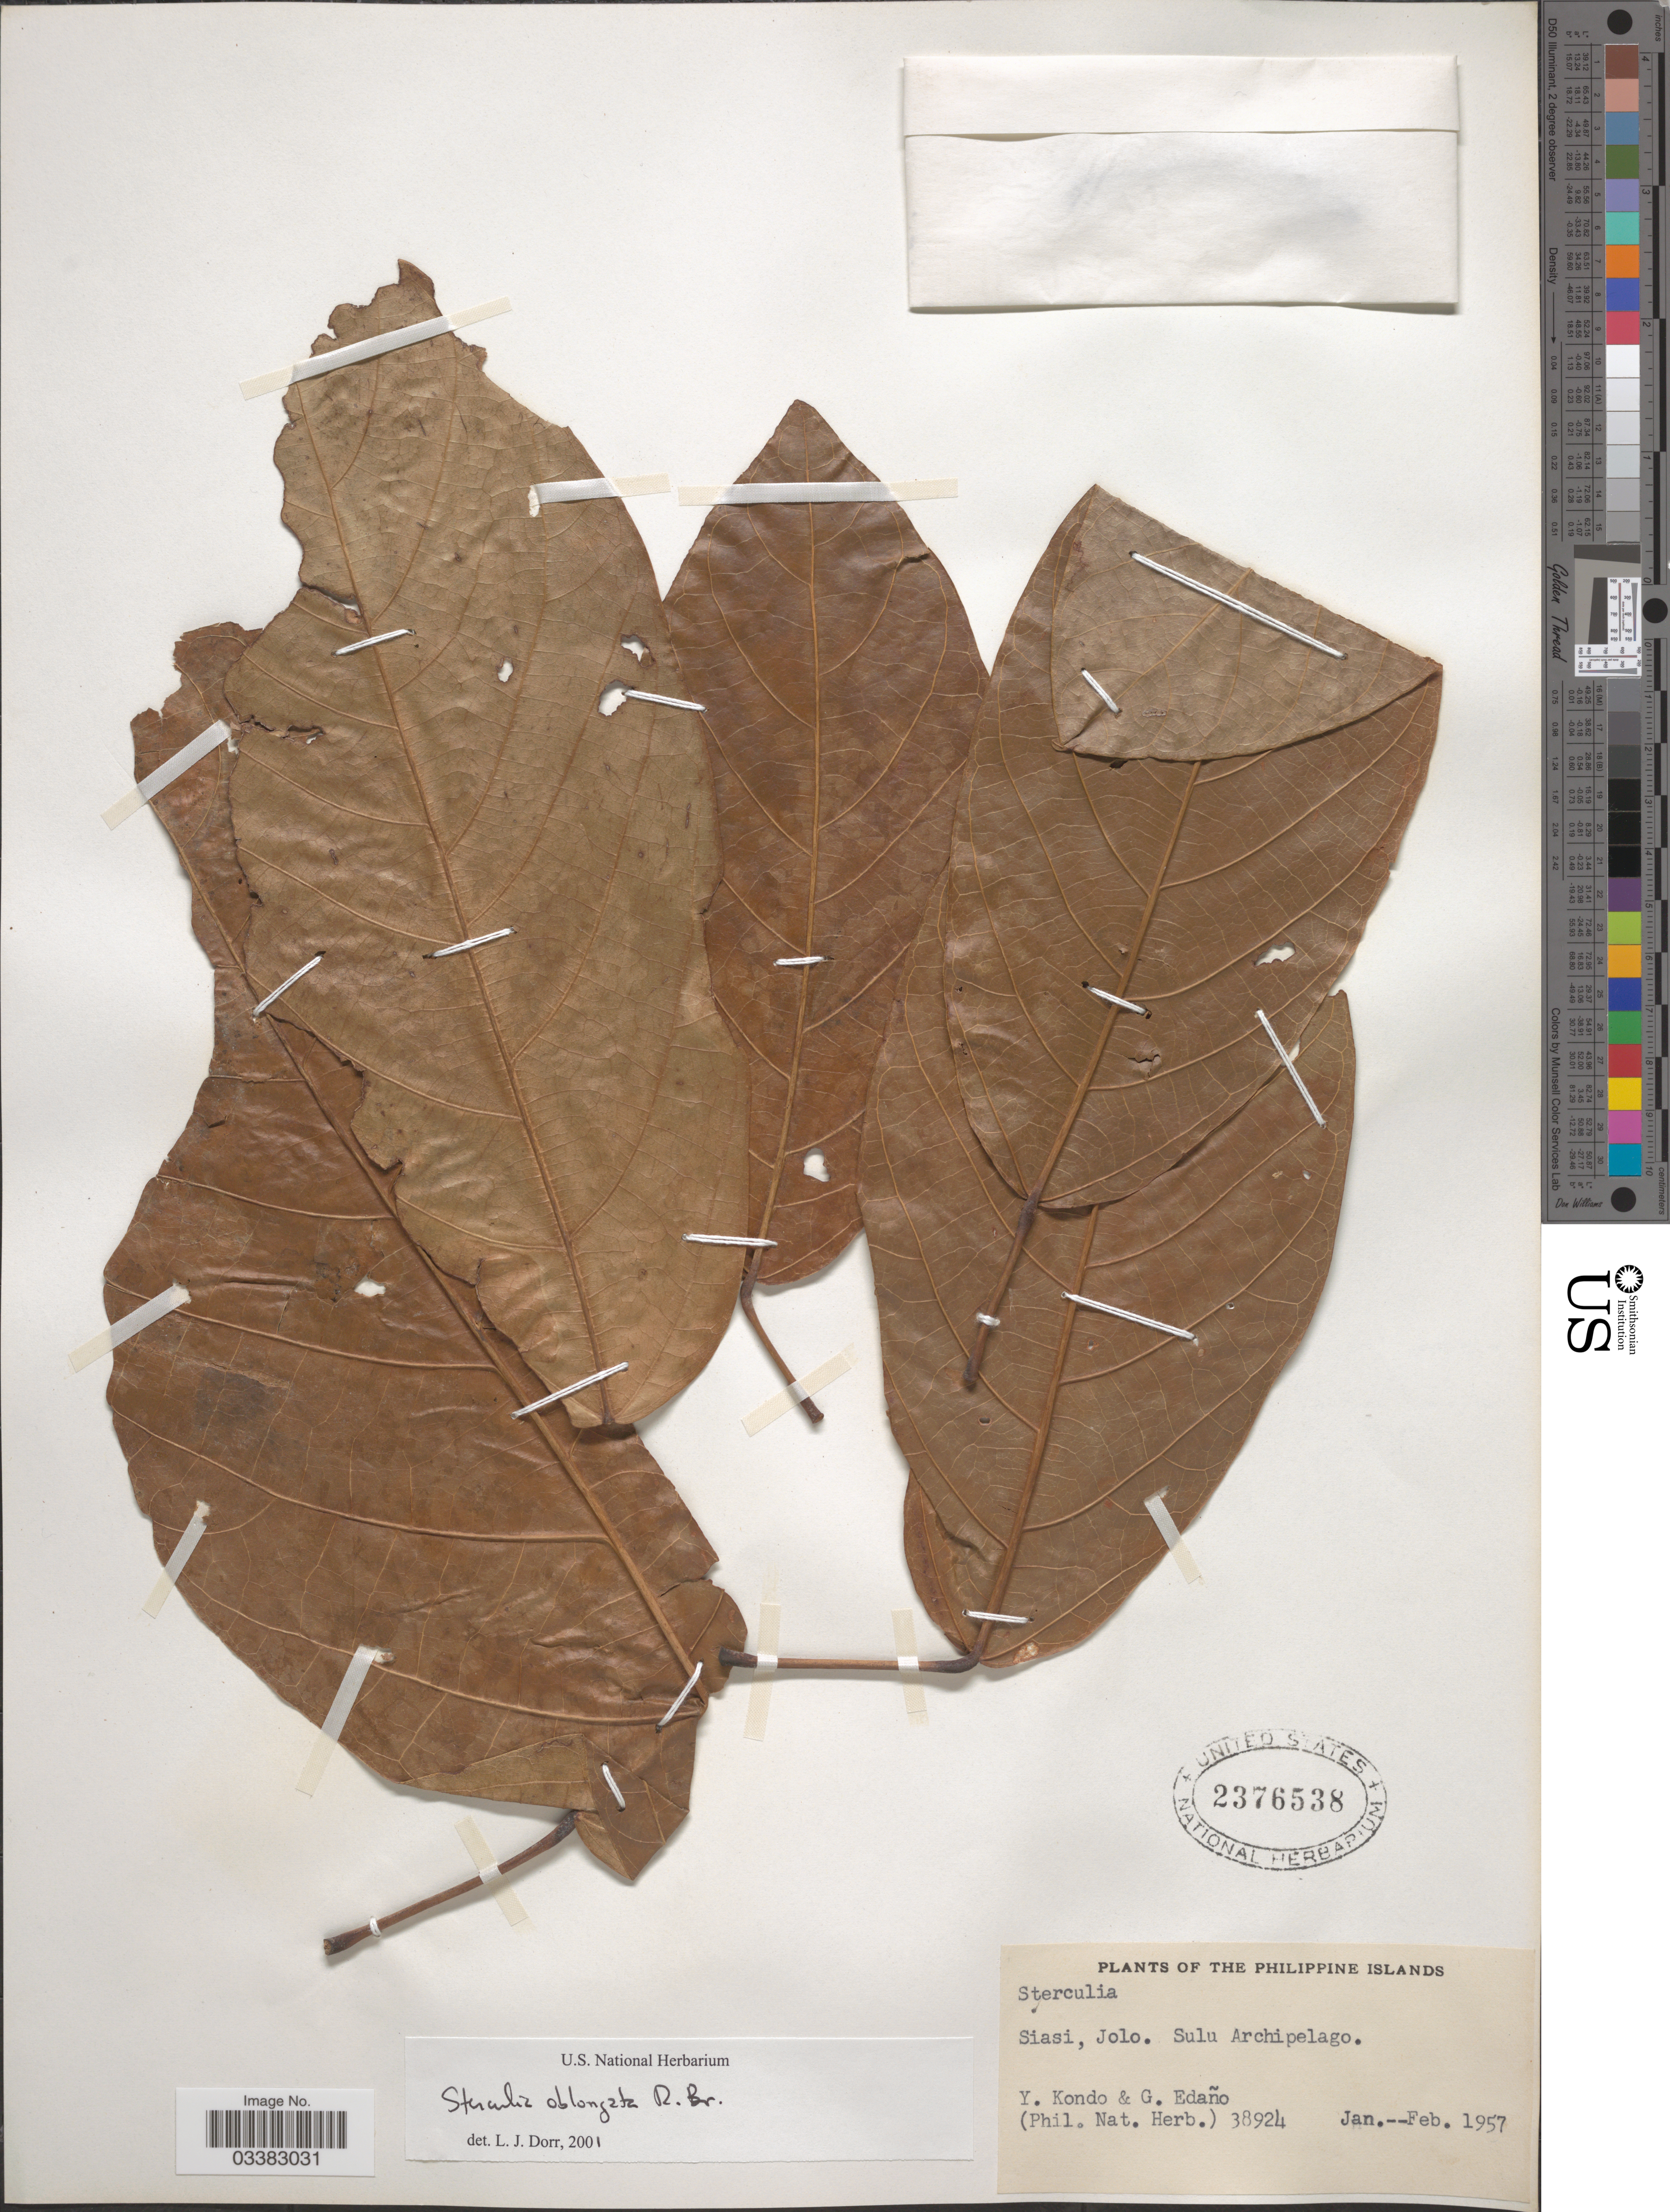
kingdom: Plantae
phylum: Tracheophyta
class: Magnoliopsida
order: Malvales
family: Malvaceae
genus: Sterculia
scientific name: Sterculia oblongata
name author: R. Br.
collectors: Y. Kondo & G. Edaño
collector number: Phil. Nat. Herb. 38924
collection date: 1957-01/1957-02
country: Philippines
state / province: Muslim Mindanao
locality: The Philippine Islands, Siasi, Jolo, Sulu Archipelago.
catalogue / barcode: US 2376538